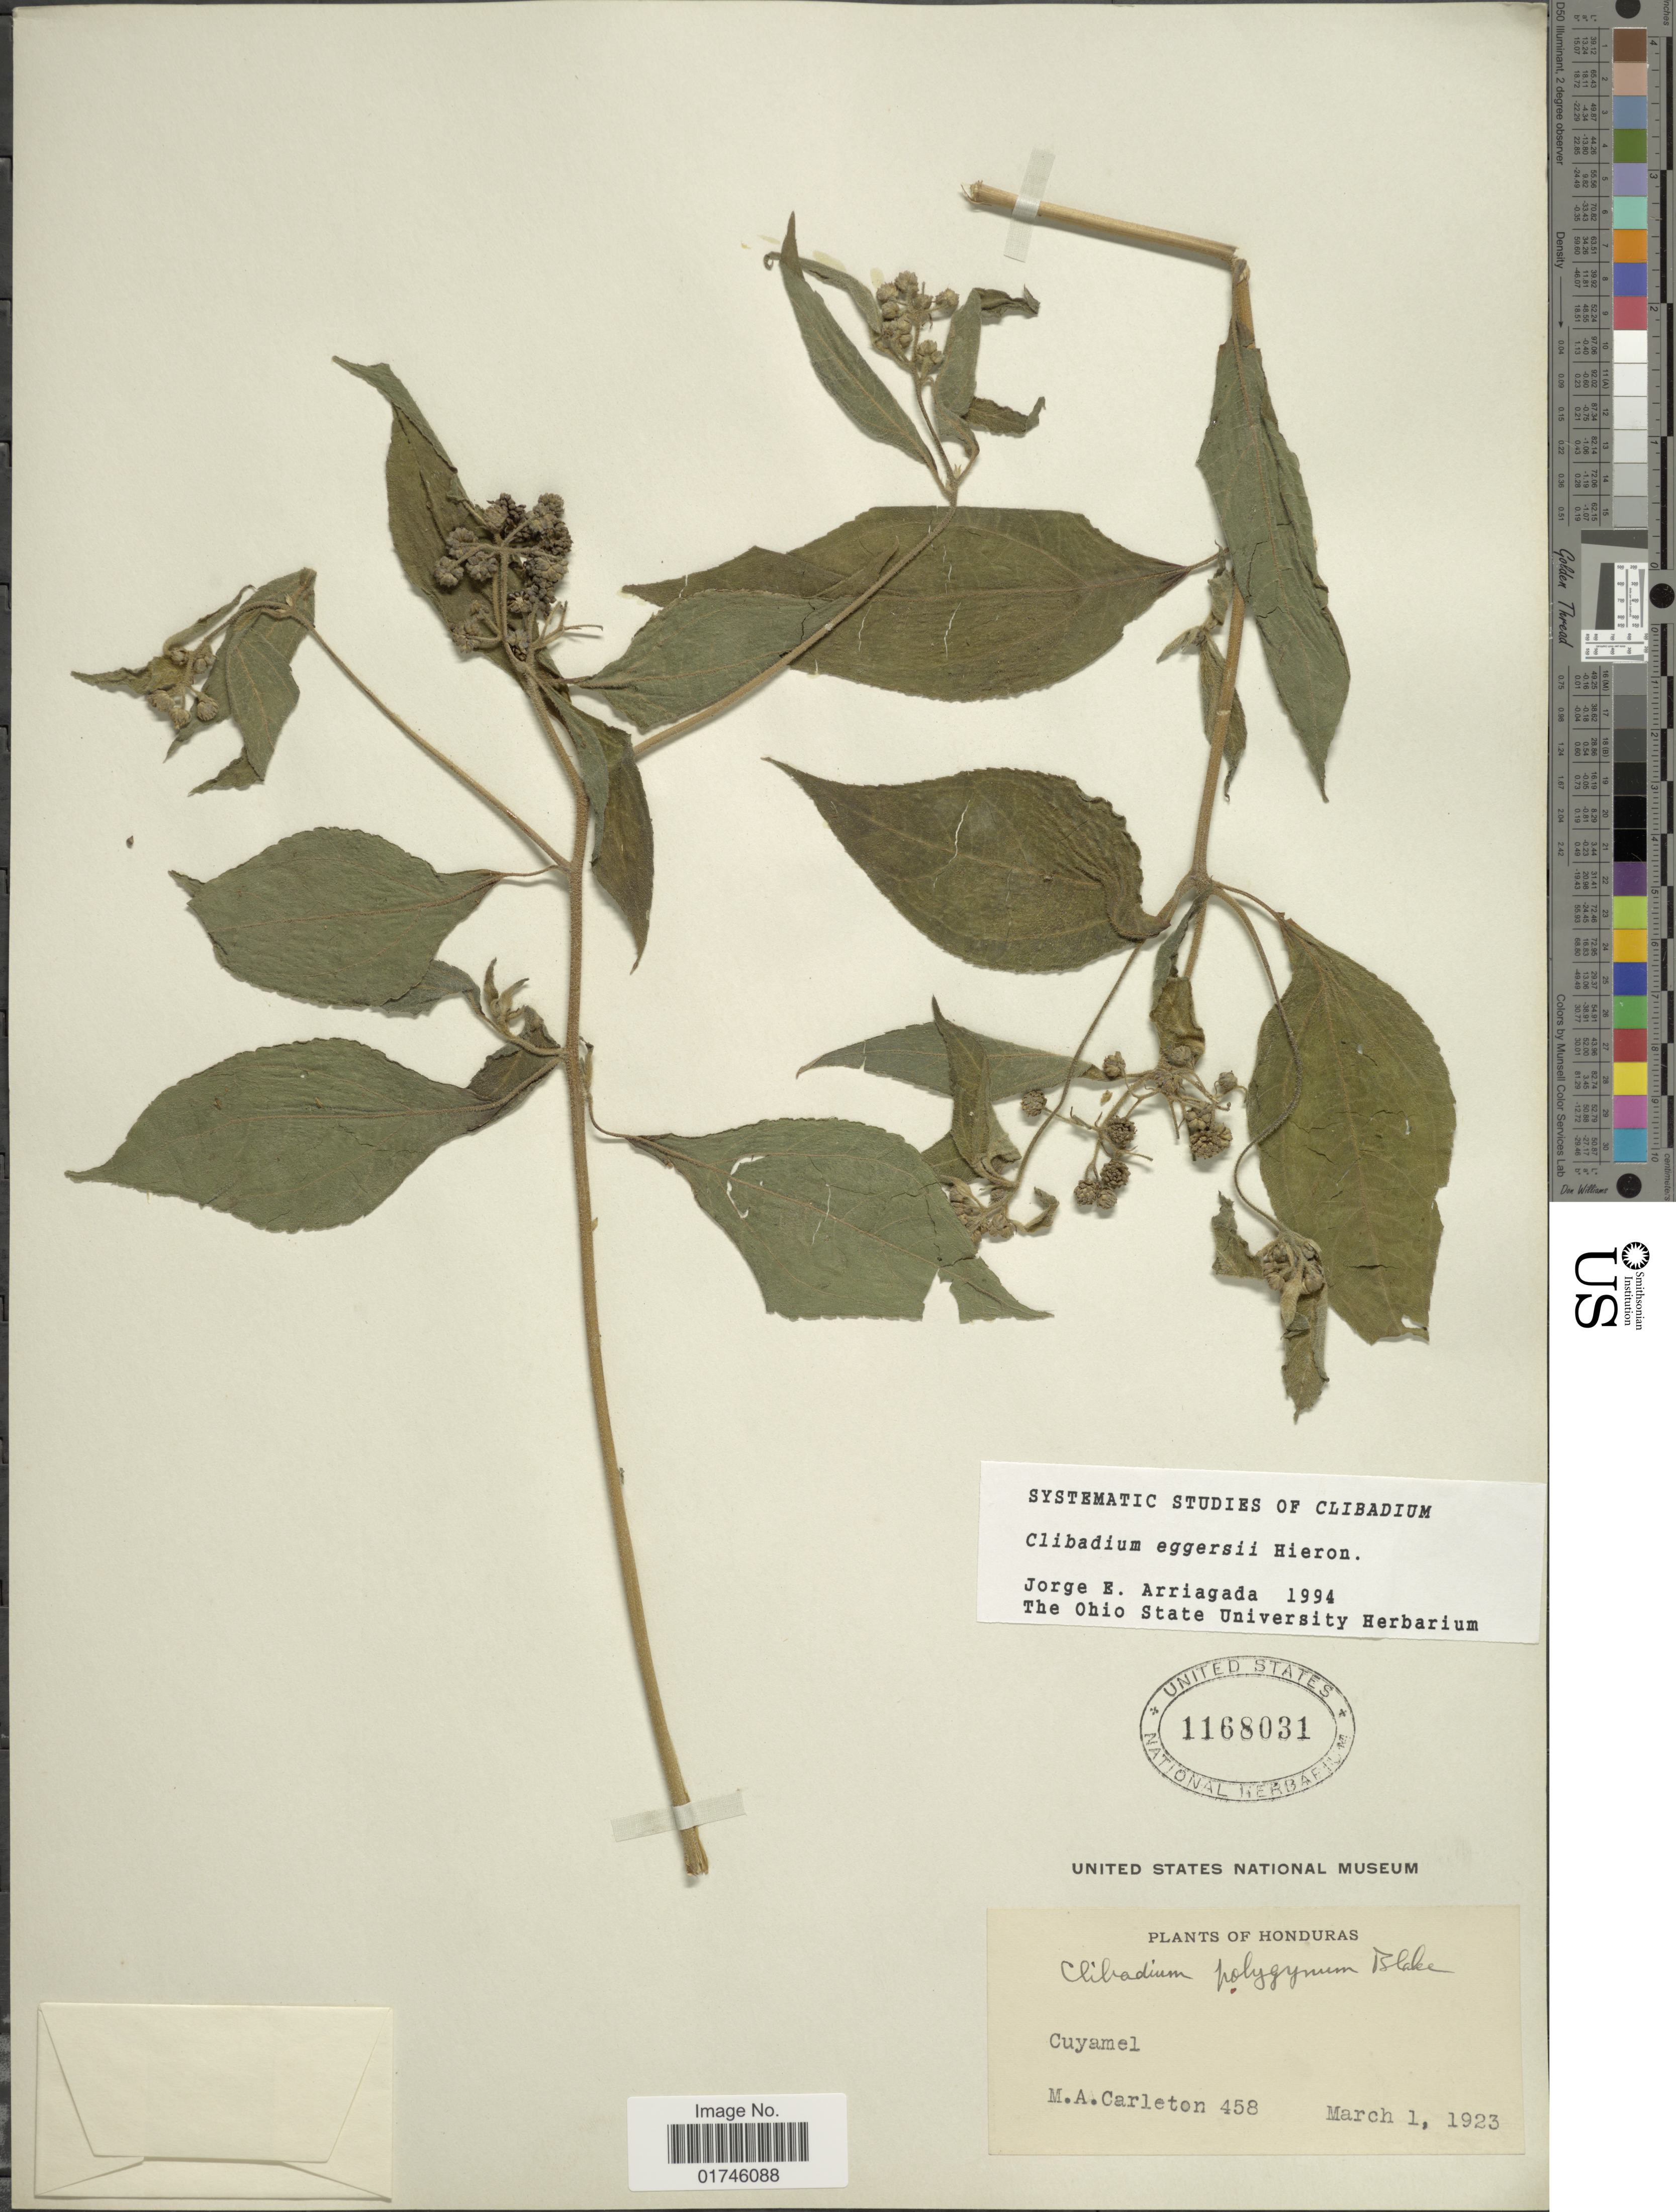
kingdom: Plantae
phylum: Tracheophyta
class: Magnoliopsida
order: Asterales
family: Asteraceae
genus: Clibadium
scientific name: Clibadium eggersii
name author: Hieron.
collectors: M. A. Carleton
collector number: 458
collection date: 1923-03-01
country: Honduras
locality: Cuyamel.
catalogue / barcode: US 1168031